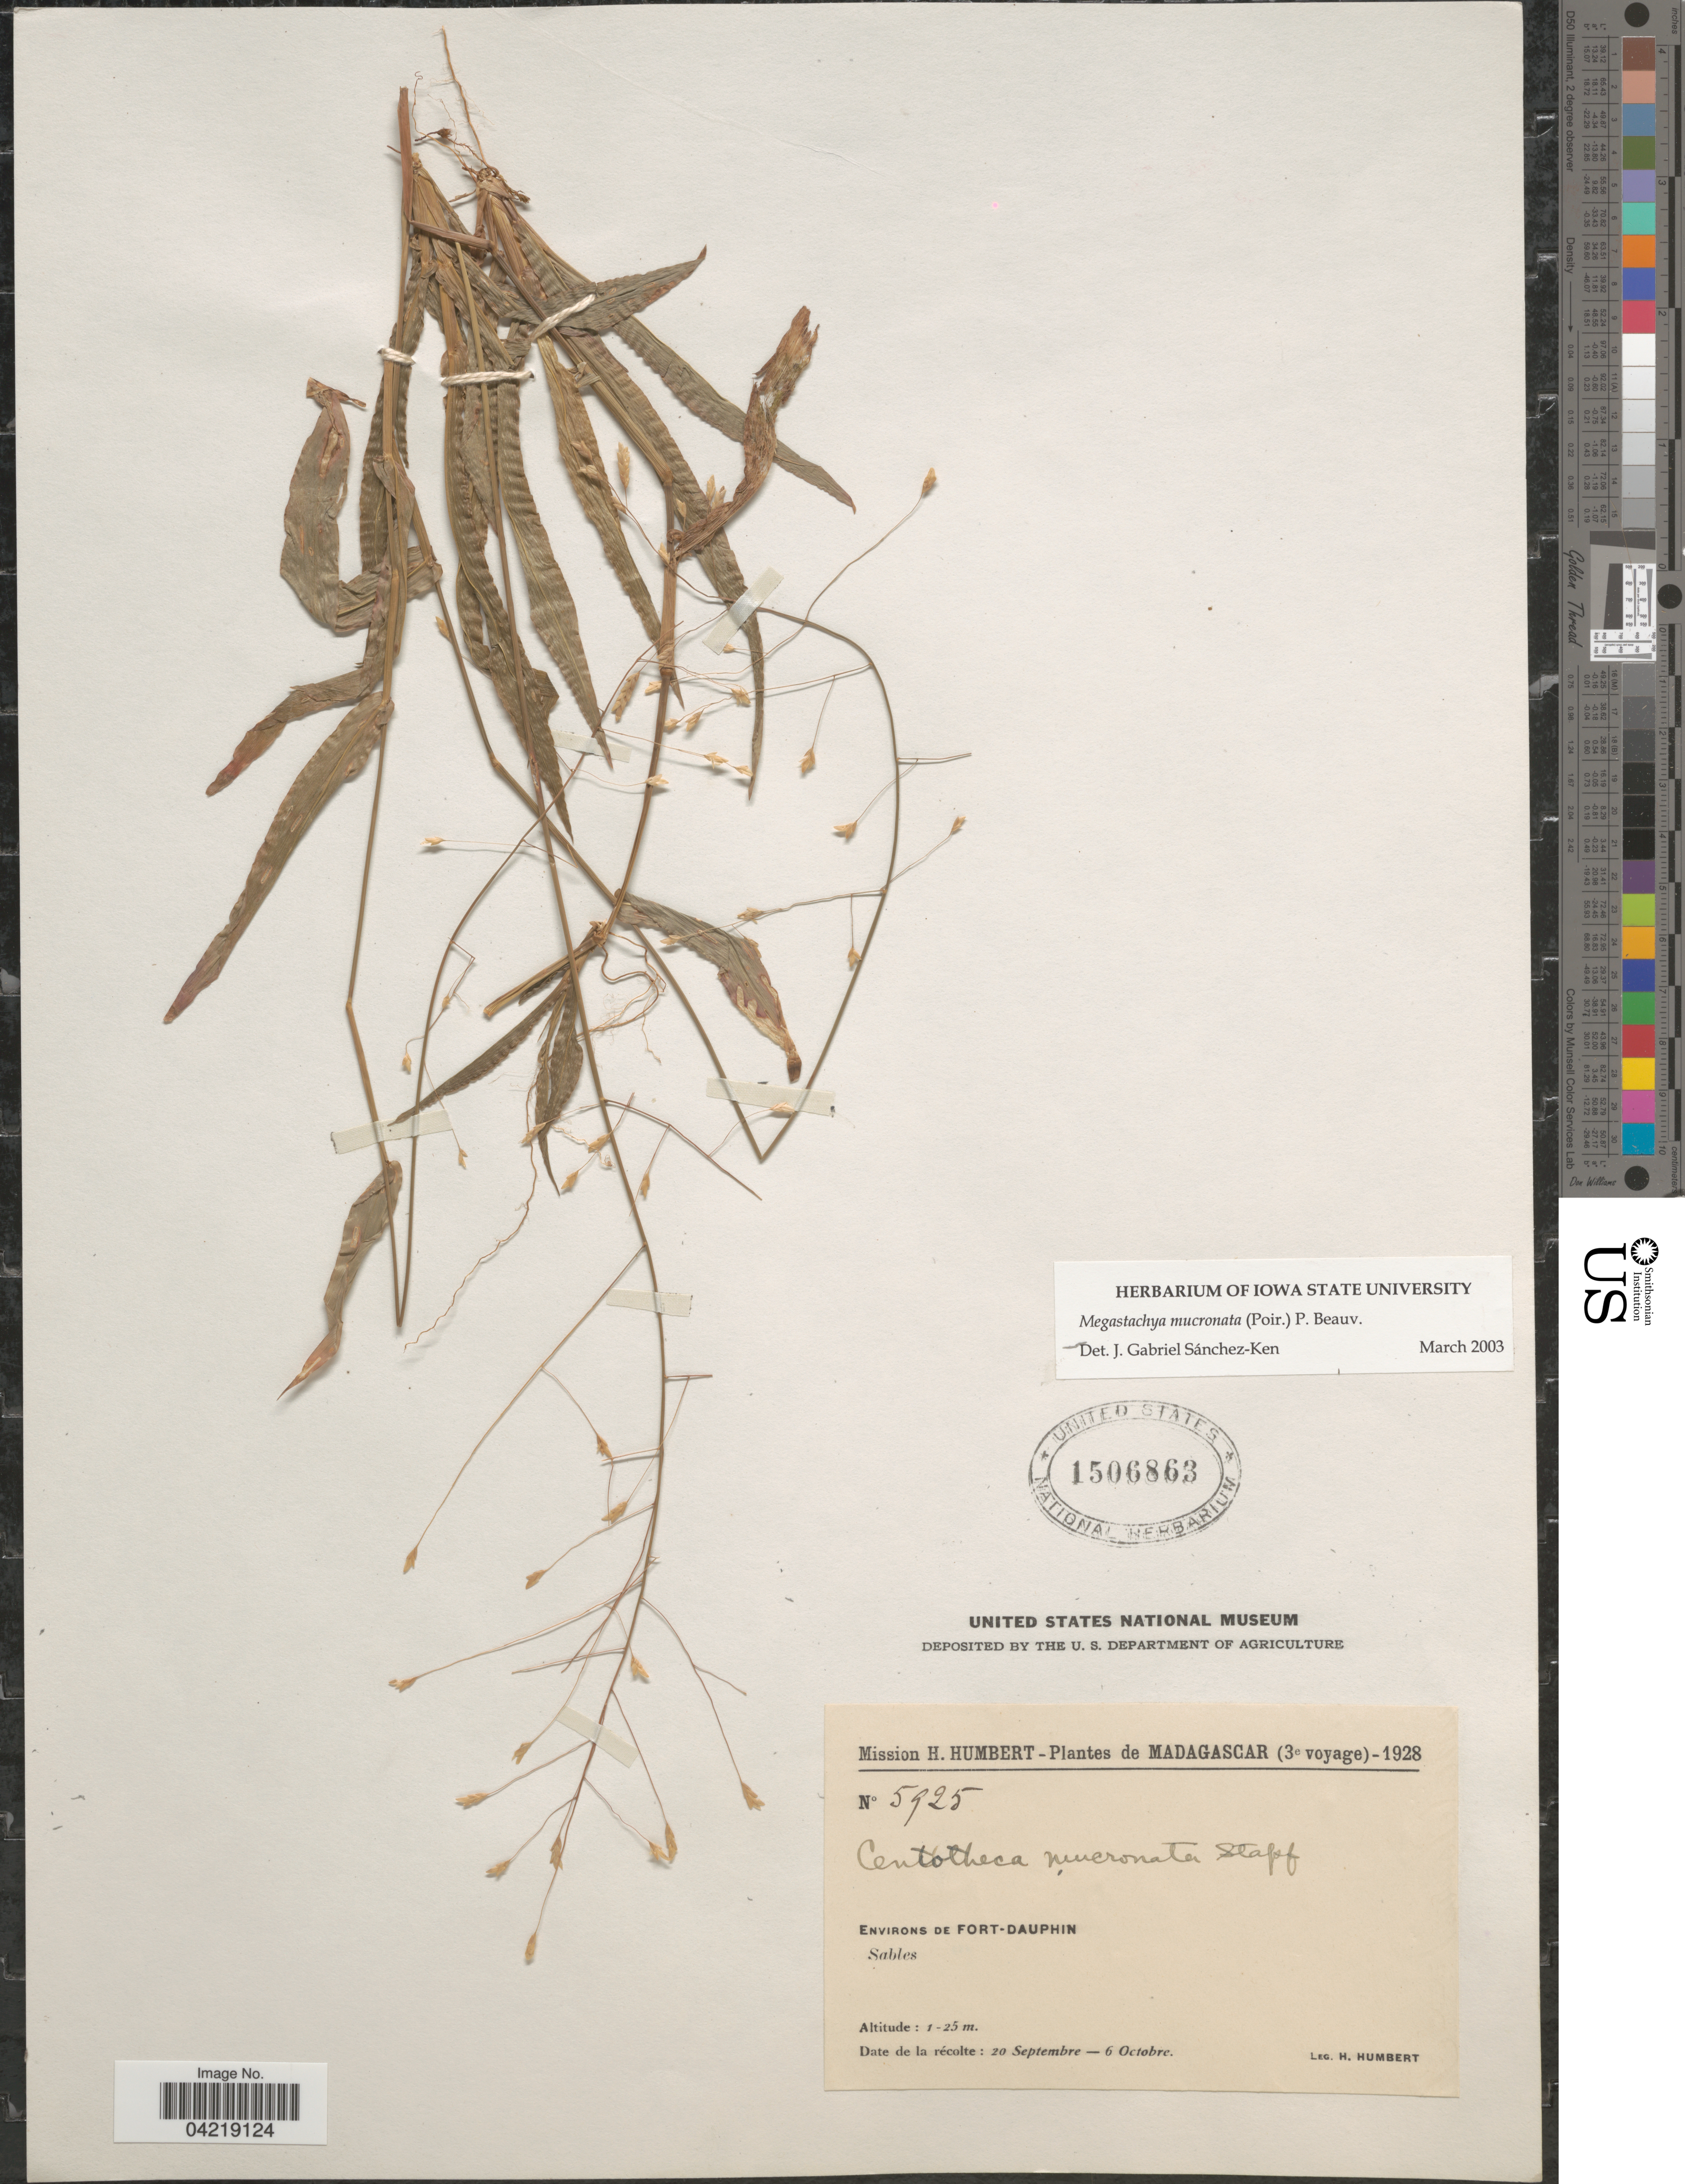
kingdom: Plantae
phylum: Tracheophyta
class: Liliopsida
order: Poales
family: Poaceae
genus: Megastachya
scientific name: Megastachya mucronata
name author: (Poir.) P. Beauv.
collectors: H. Humbert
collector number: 5925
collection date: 1928-09-20/1928-10-06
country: Madagascar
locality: Mission H. Humbert - Plantes de Madagascar (3e voyage) - 1928. Environs de Fort-Dauphin. Sables.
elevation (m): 1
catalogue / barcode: US 1506863